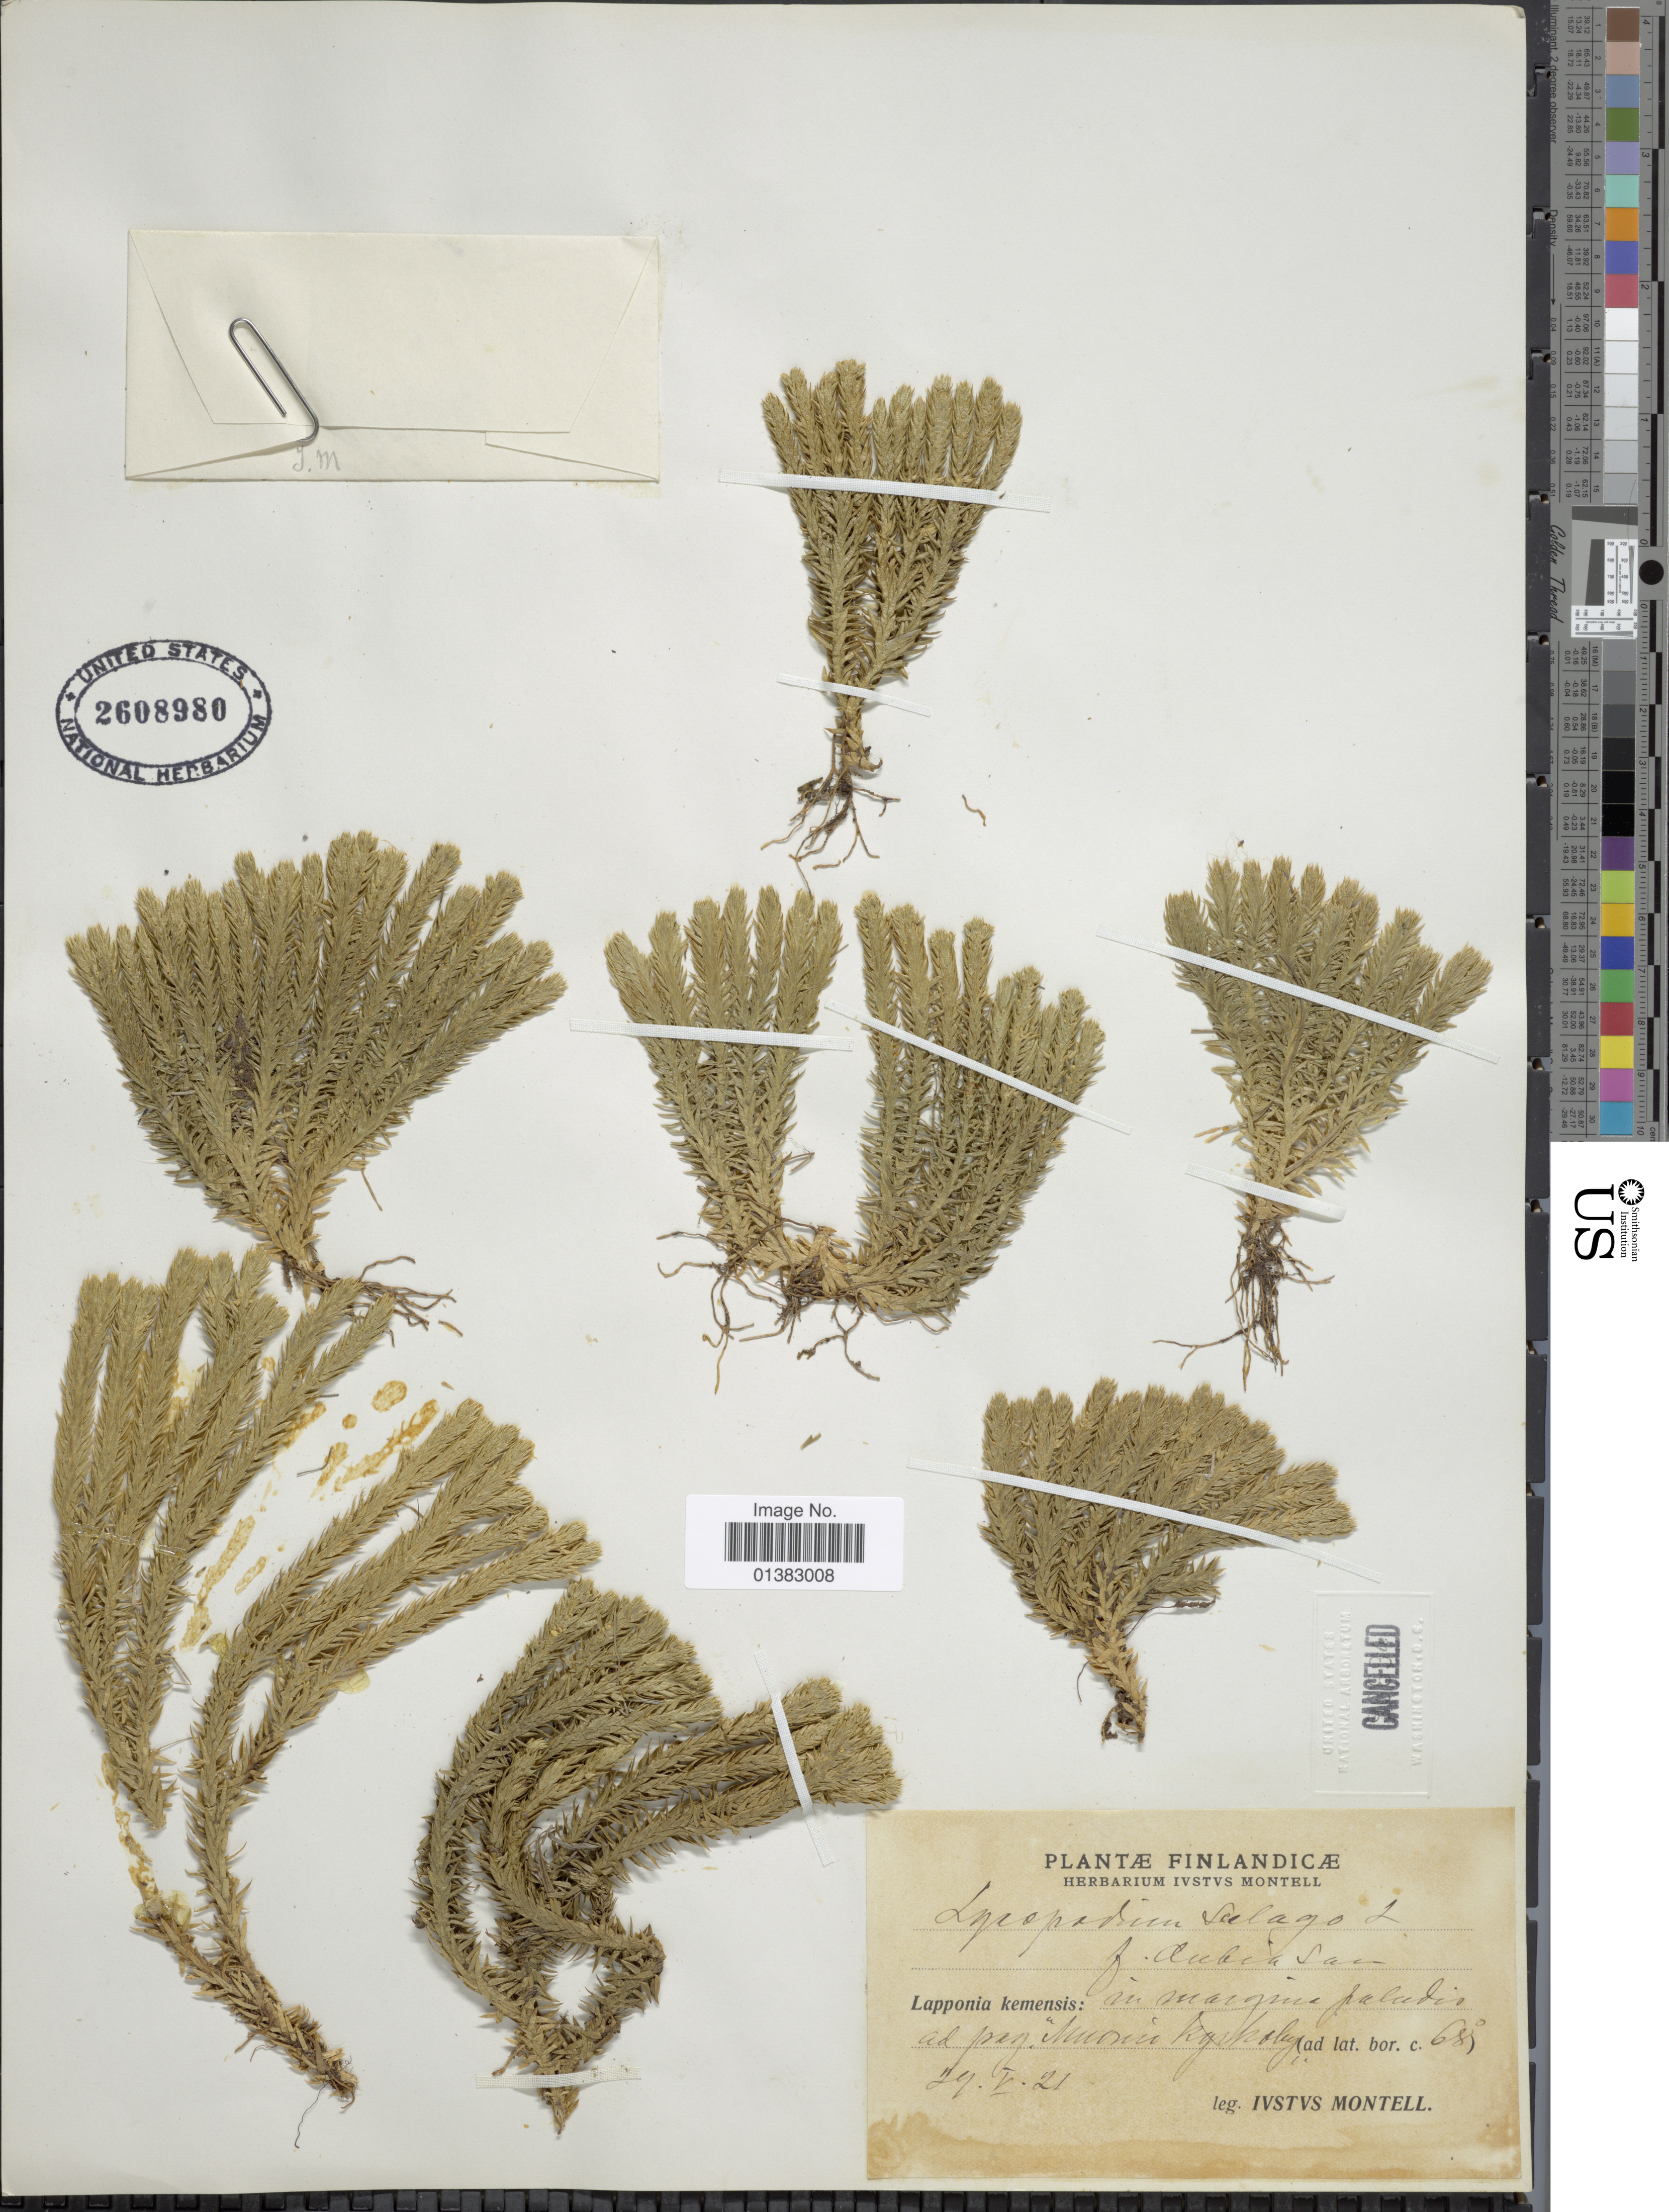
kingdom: Plantae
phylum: Tracheophyta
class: Lycopodiopsida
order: Lycopodiales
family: Lycopodiaceae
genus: Huperzia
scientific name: Huperzia selago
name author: (L.) Bernh. ex Schrank & Mart.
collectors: I. Montell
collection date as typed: Transcribed d/m/y: 29/5/21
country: Finland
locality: Lapponia kemensis: [illegible text]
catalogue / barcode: US 2608980